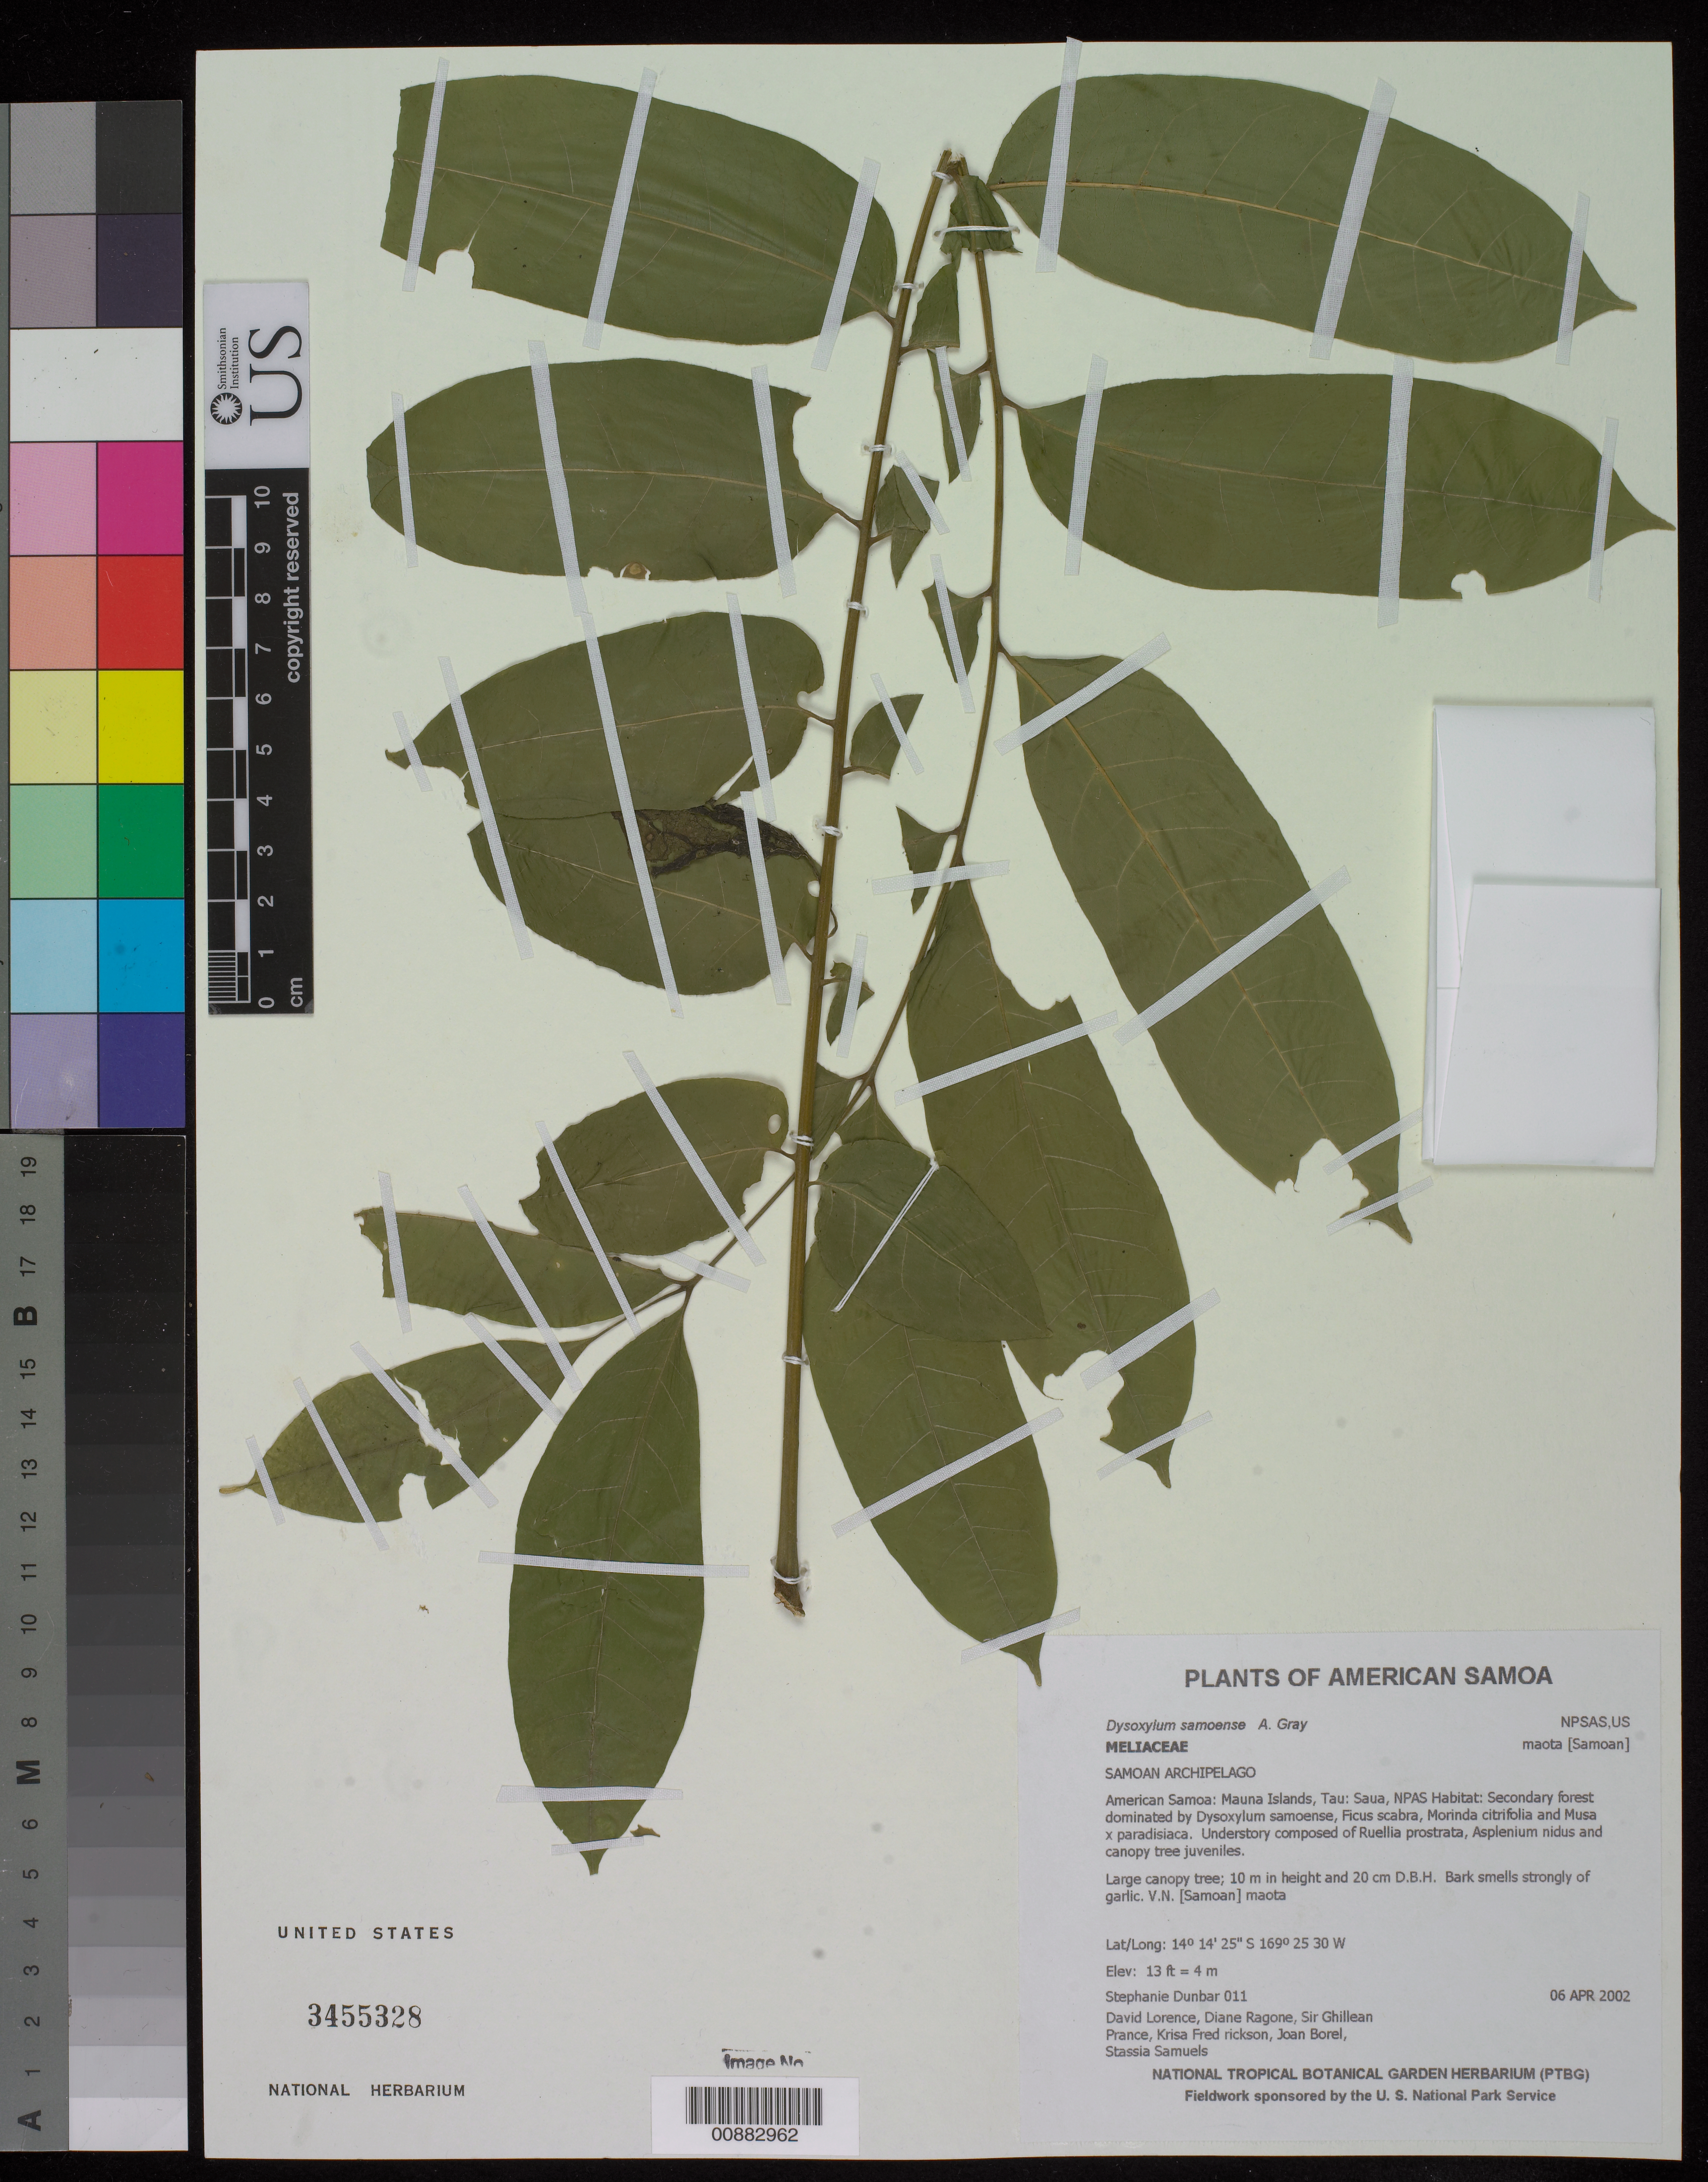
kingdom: Plantae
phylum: Tracheophyta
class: Magnoliopsida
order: Sapindales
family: Meliaceae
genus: Didymocheton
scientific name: Didymocheton alliaceus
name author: (G. Forst.) Mabb.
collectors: -. Dunbar, D. Lorence, D. Ragone, G. T. Prance, K. Fredrickson, J. Borel & S. Samuels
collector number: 011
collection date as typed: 05 Apr 2002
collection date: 2002-04-05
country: American Samoa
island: Ta'u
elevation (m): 4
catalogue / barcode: US 3455328